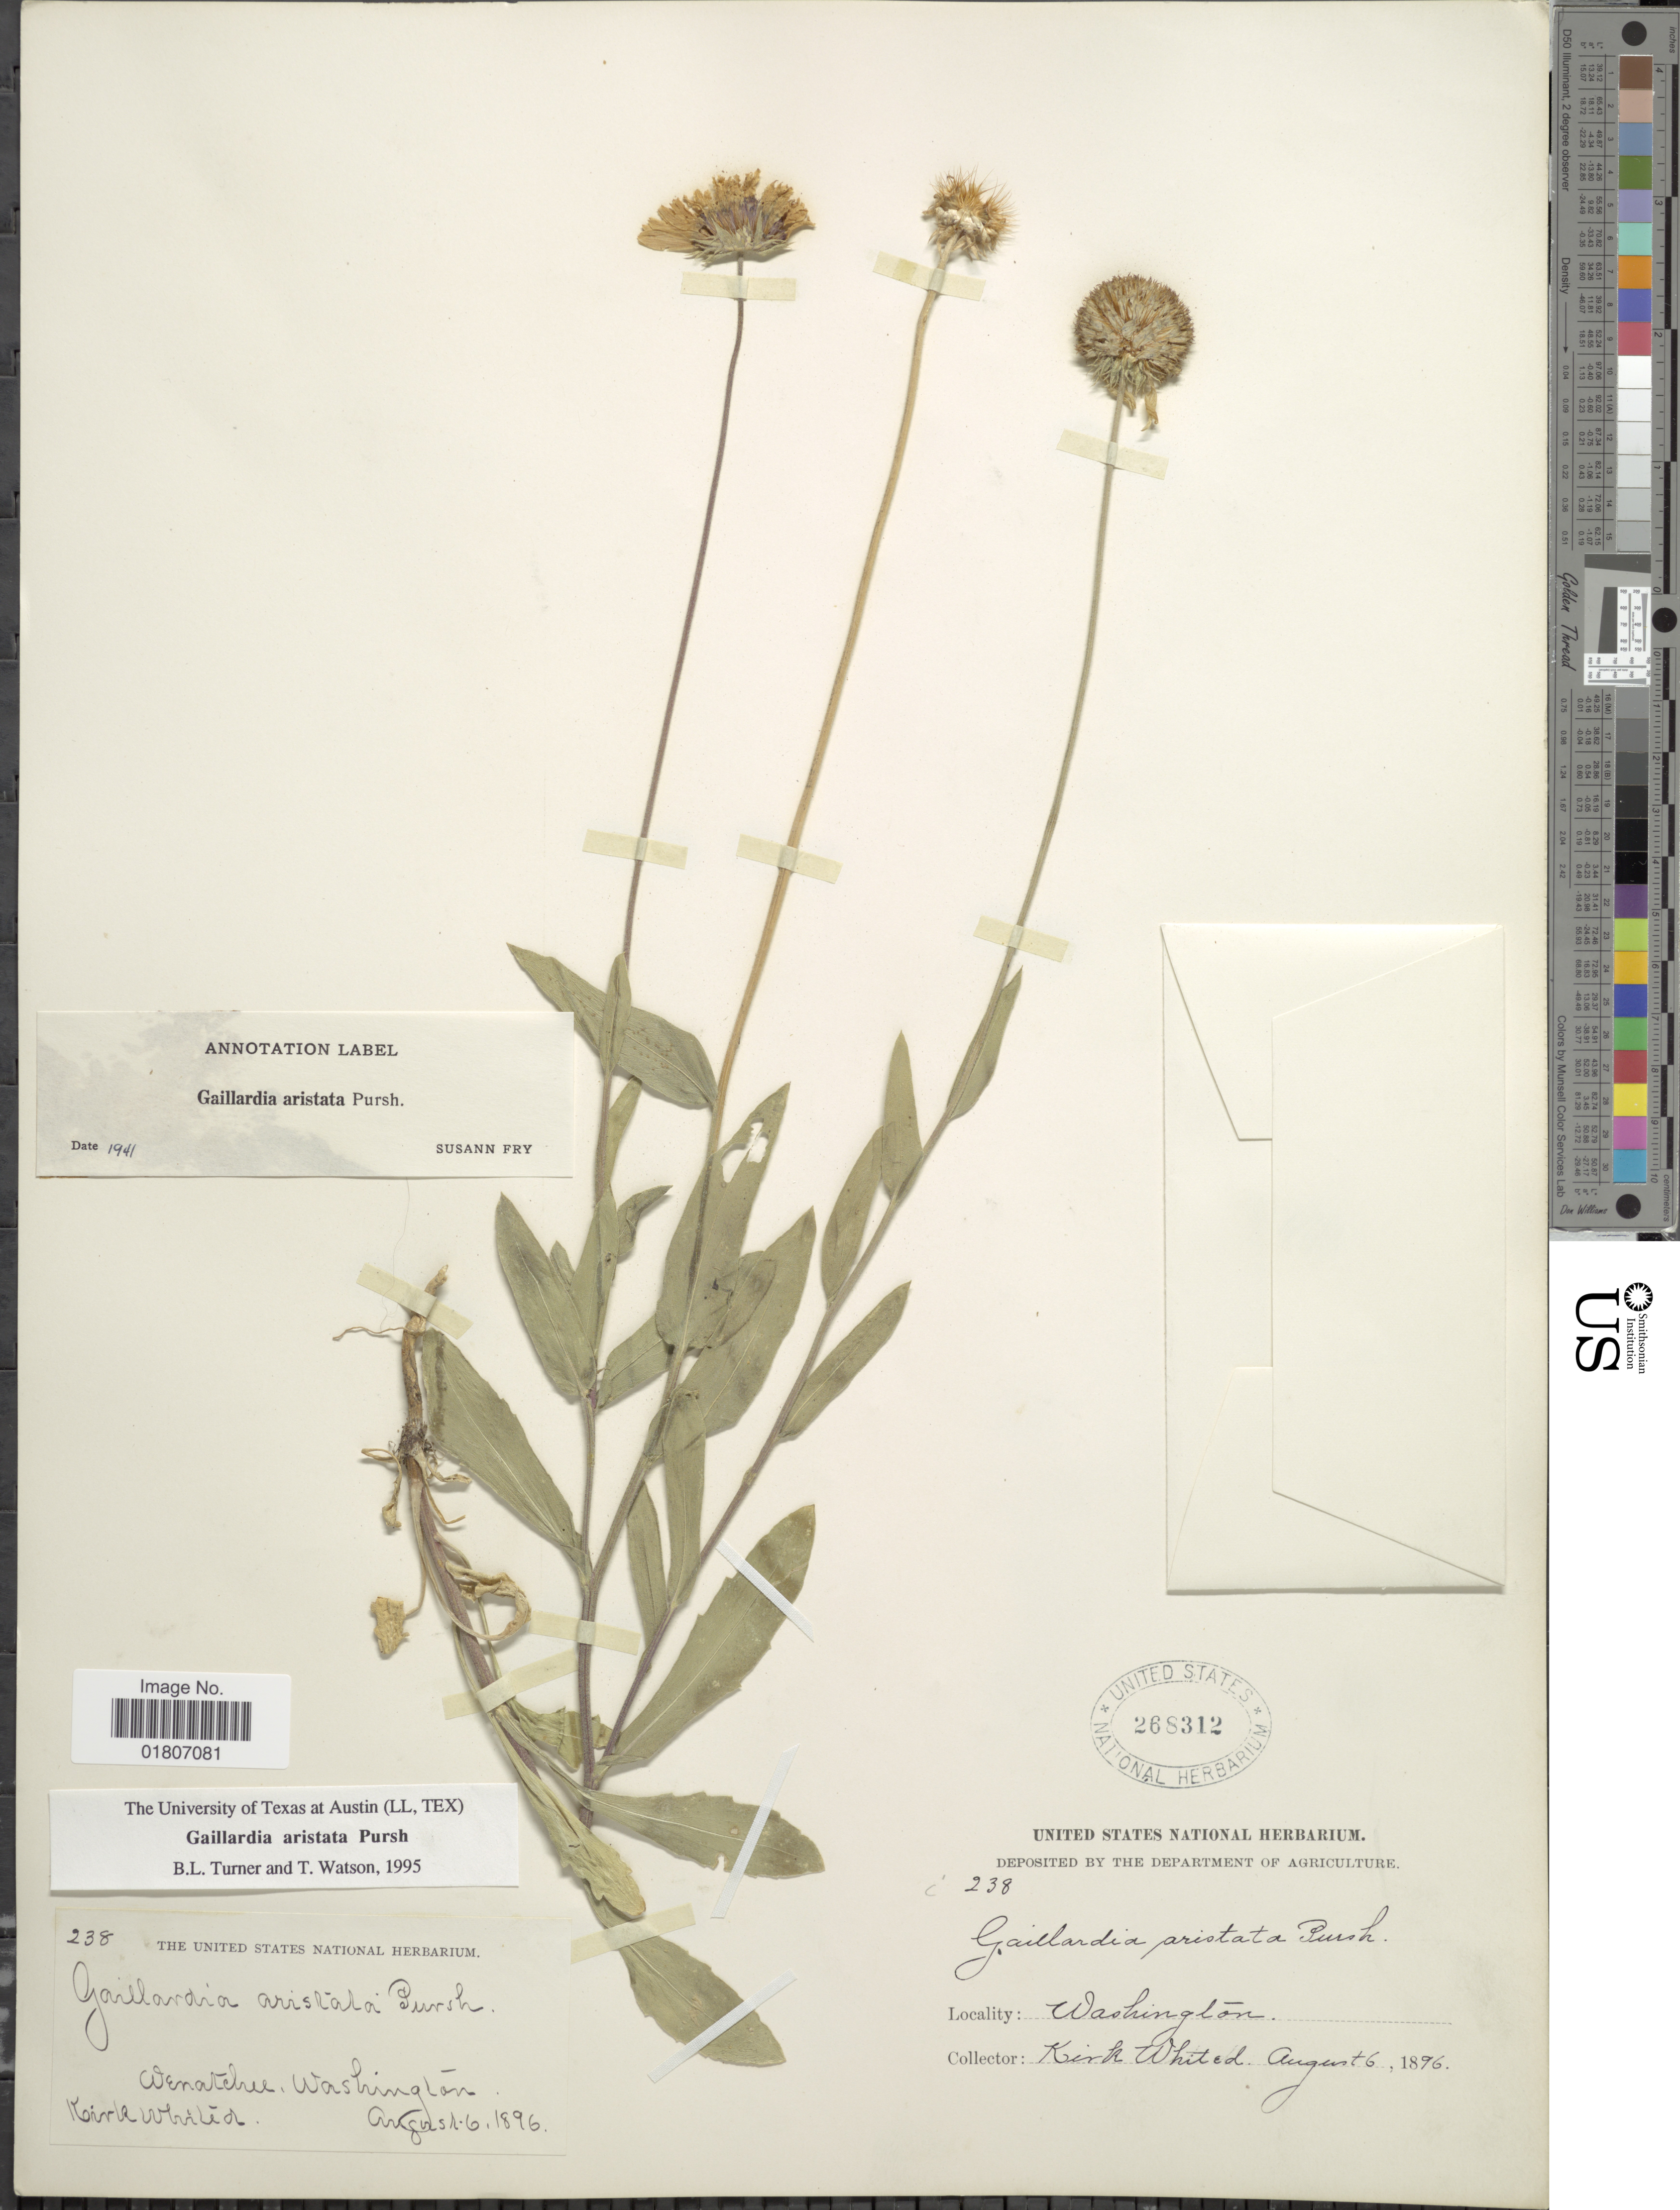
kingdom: Plantae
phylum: Tracheophyta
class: Magnoliopsida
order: Asterales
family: Asteraceae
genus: Gaillardia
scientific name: Gaillardia aristata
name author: Pursh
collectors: K. Whited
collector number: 238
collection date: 1896-08-06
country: United States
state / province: Washington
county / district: Chelan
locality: Wenatchee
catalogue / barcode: US 268312